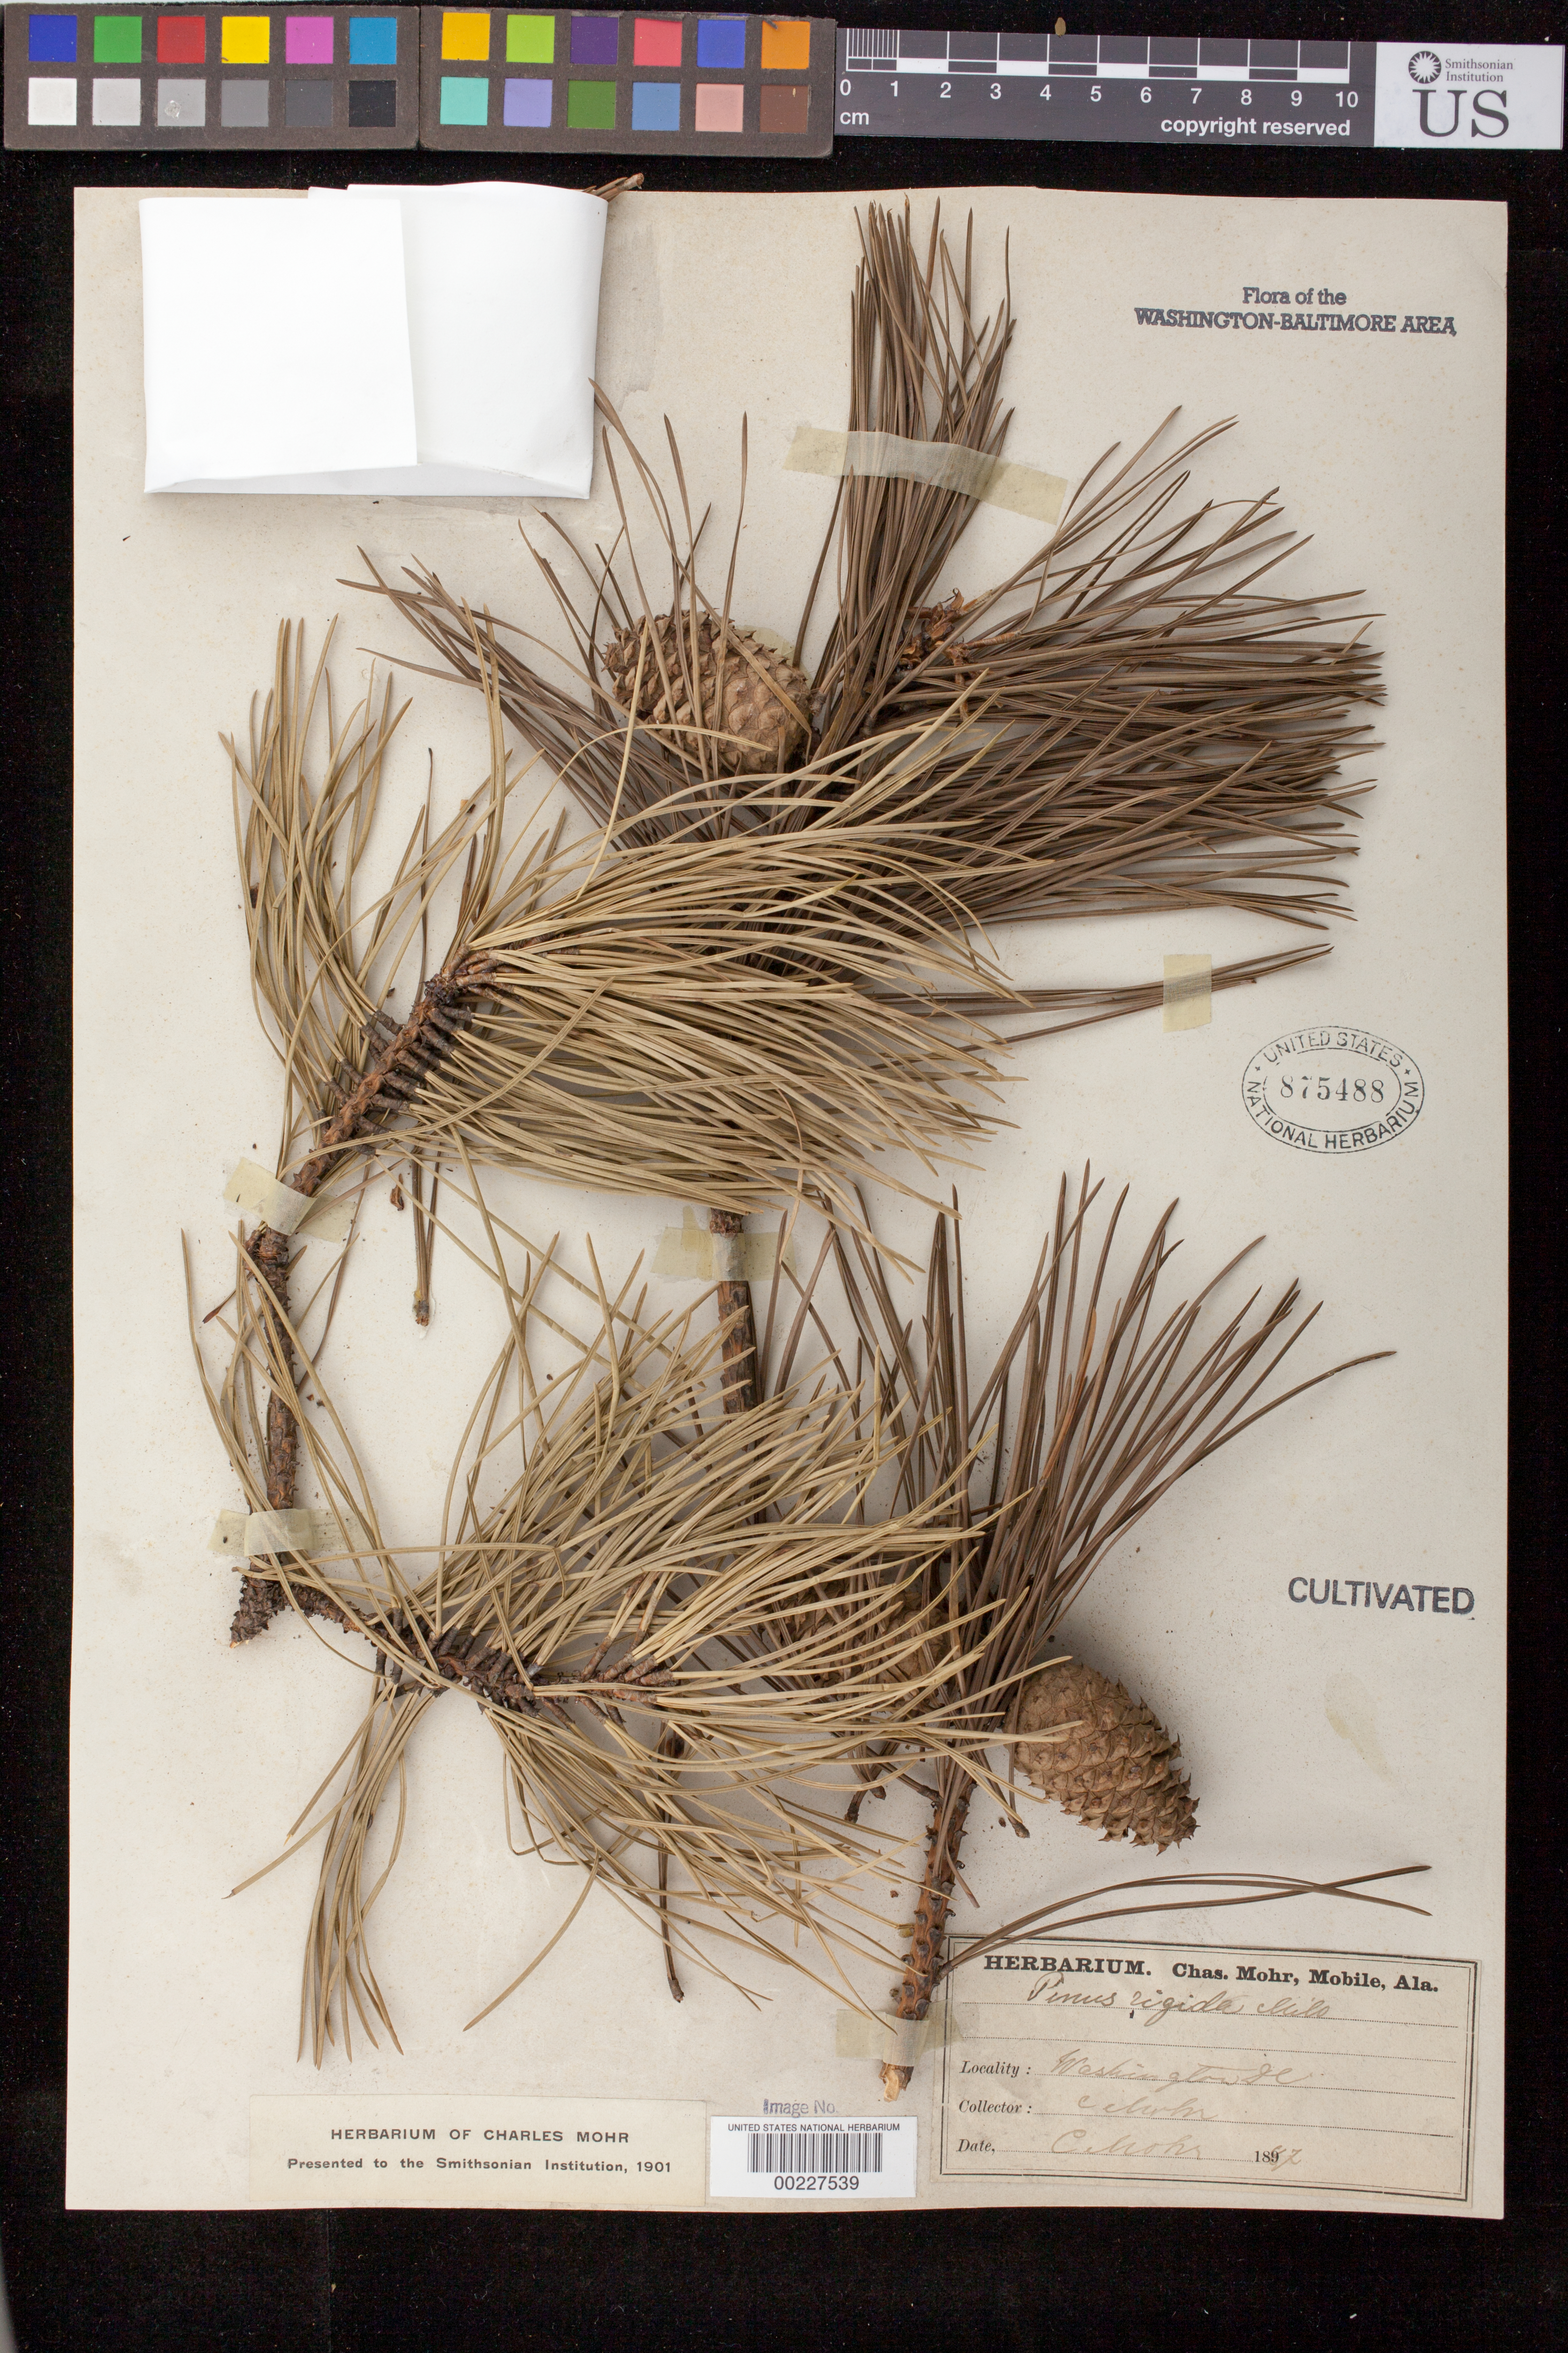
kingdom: Plantae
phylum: Tracheophyta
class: Pinopsida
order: Pinales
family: Pinaceae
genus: Pinus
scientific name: Pinus rigida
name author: Mill.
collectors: C. T. Mohr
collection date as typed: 1887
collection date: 1887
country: United States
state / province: District of Columbia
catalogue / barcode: US 875488